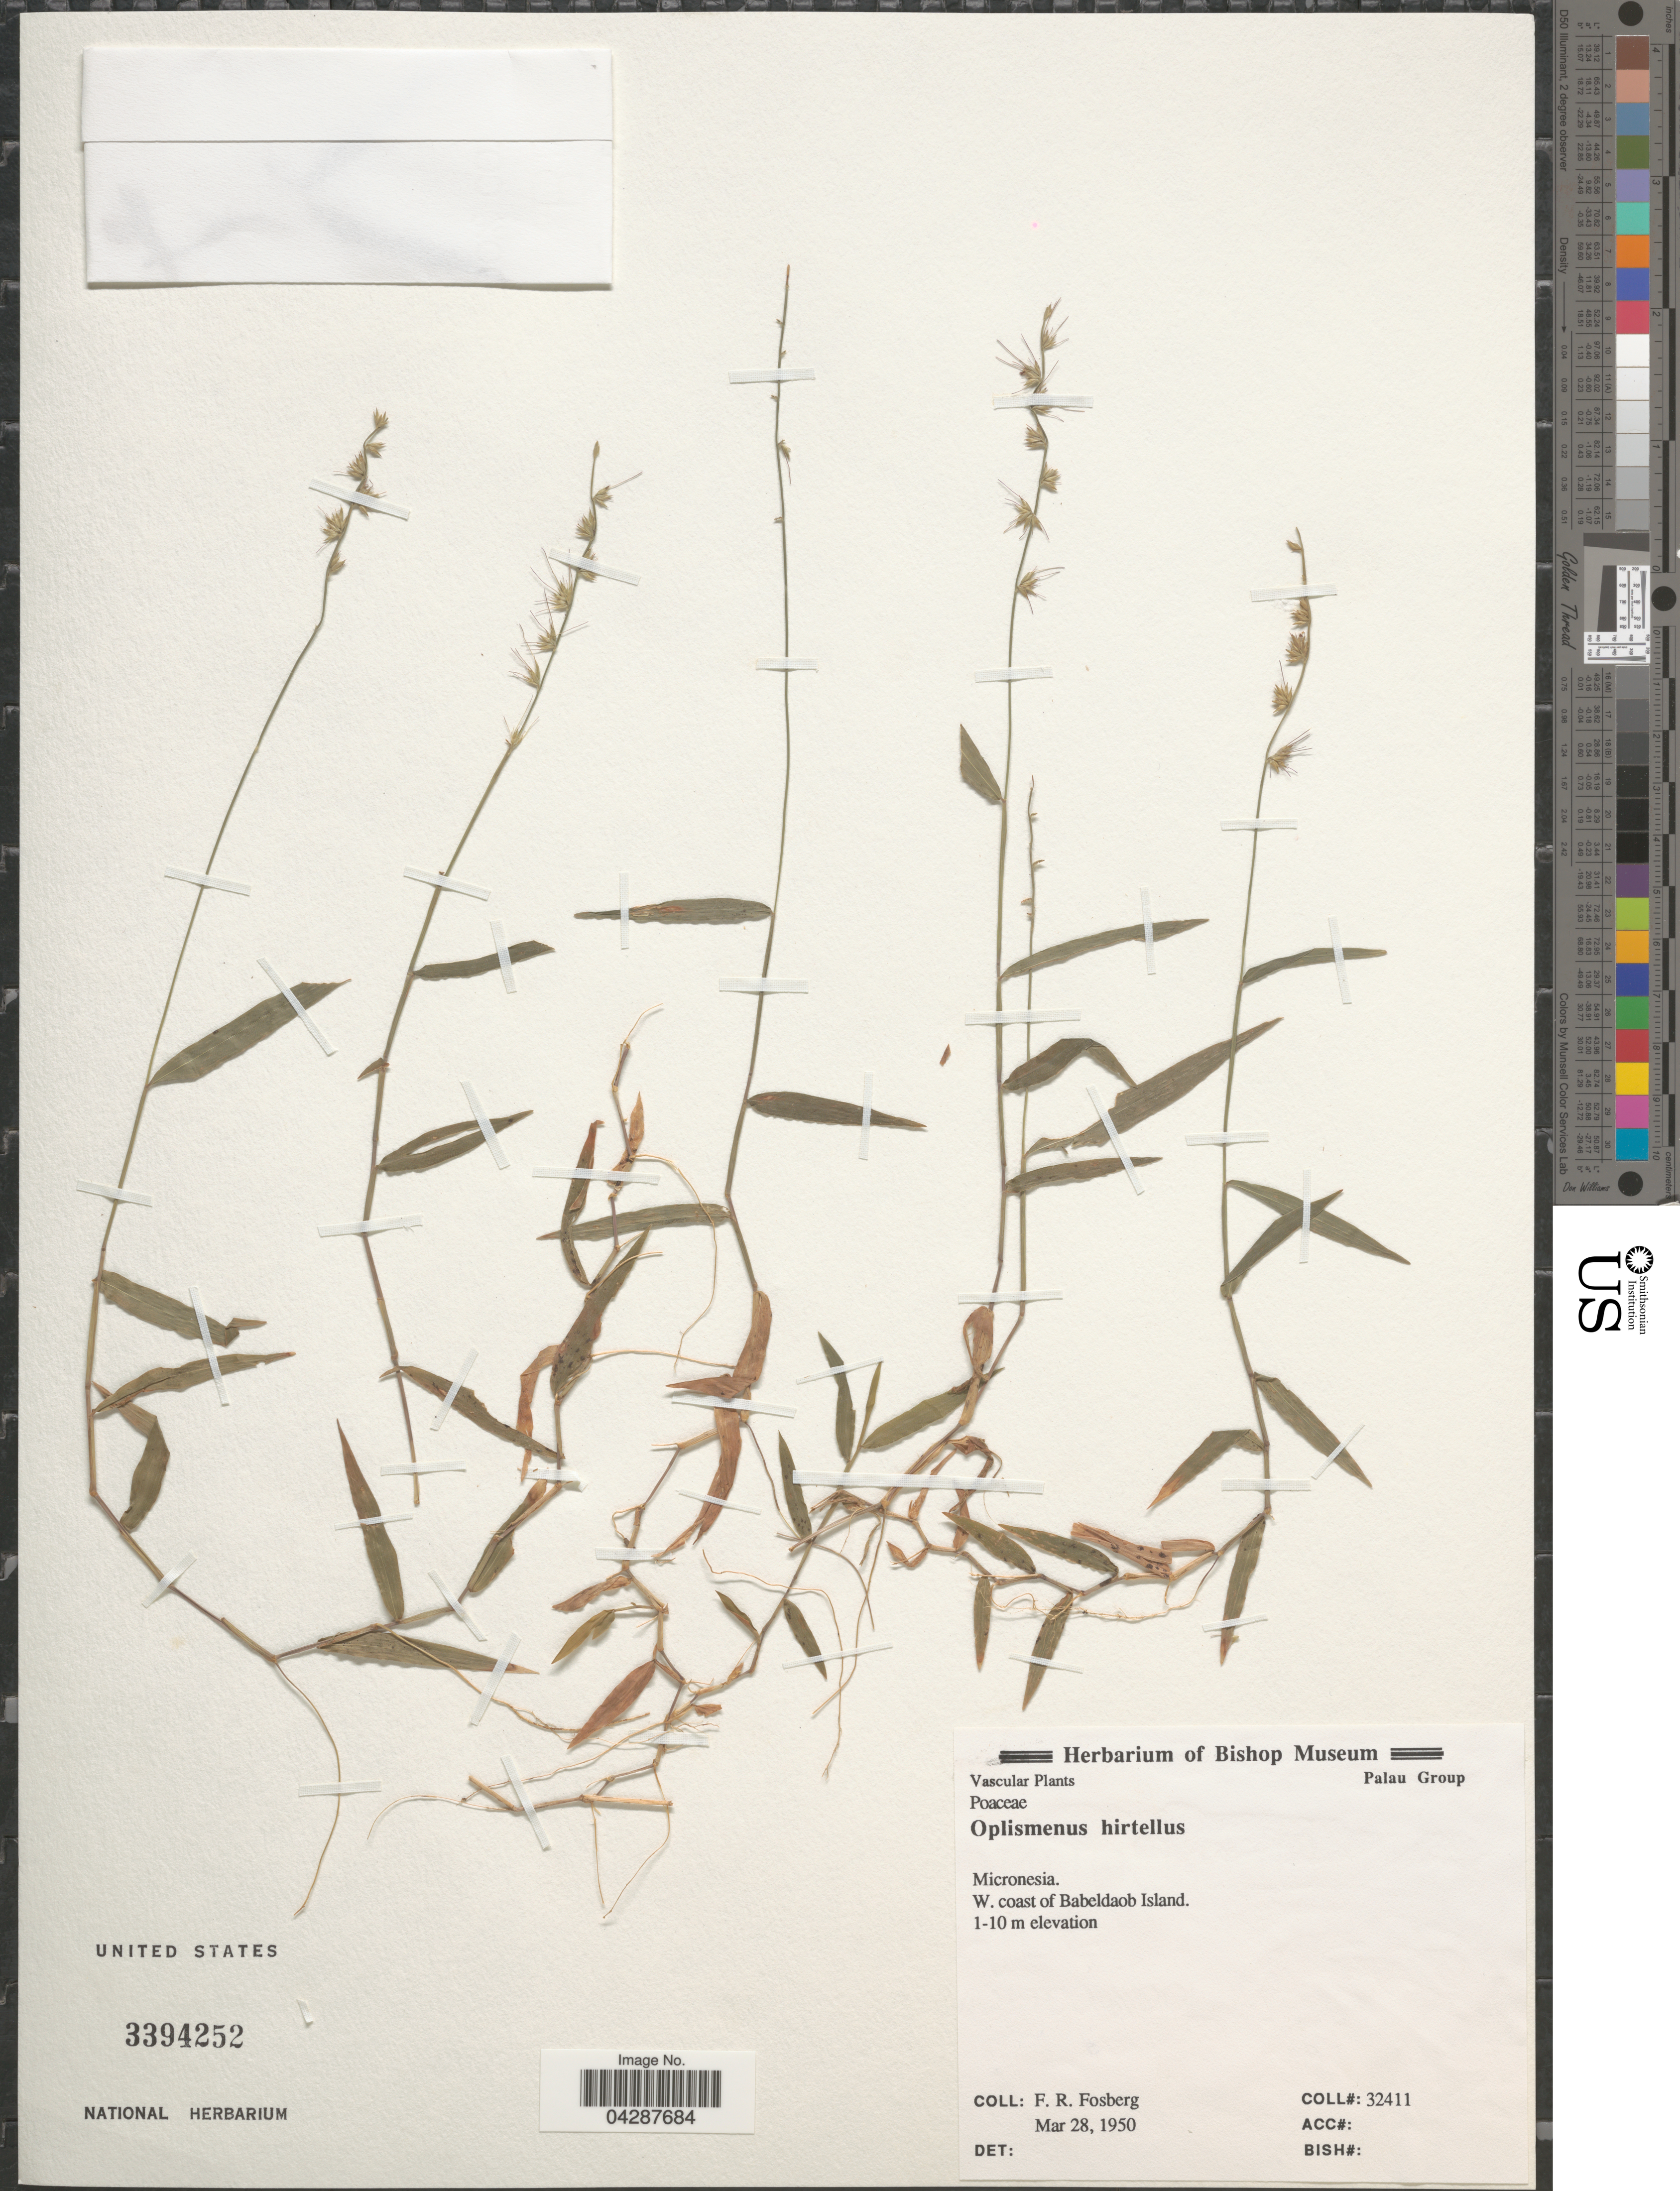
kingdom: Plantae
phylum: Tracheophyta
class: Liliopsida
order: Poales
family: Poaceae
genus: Oplismenus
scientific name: Oplismenus hirtellus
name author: (L.) P. Beauv.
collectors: F. R. Fosberg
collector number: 32411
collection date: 1950-03-28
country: Micronesia, Federated States of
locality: W. coast of Babeldaob Island.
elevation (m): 1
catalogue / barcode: US 3394252